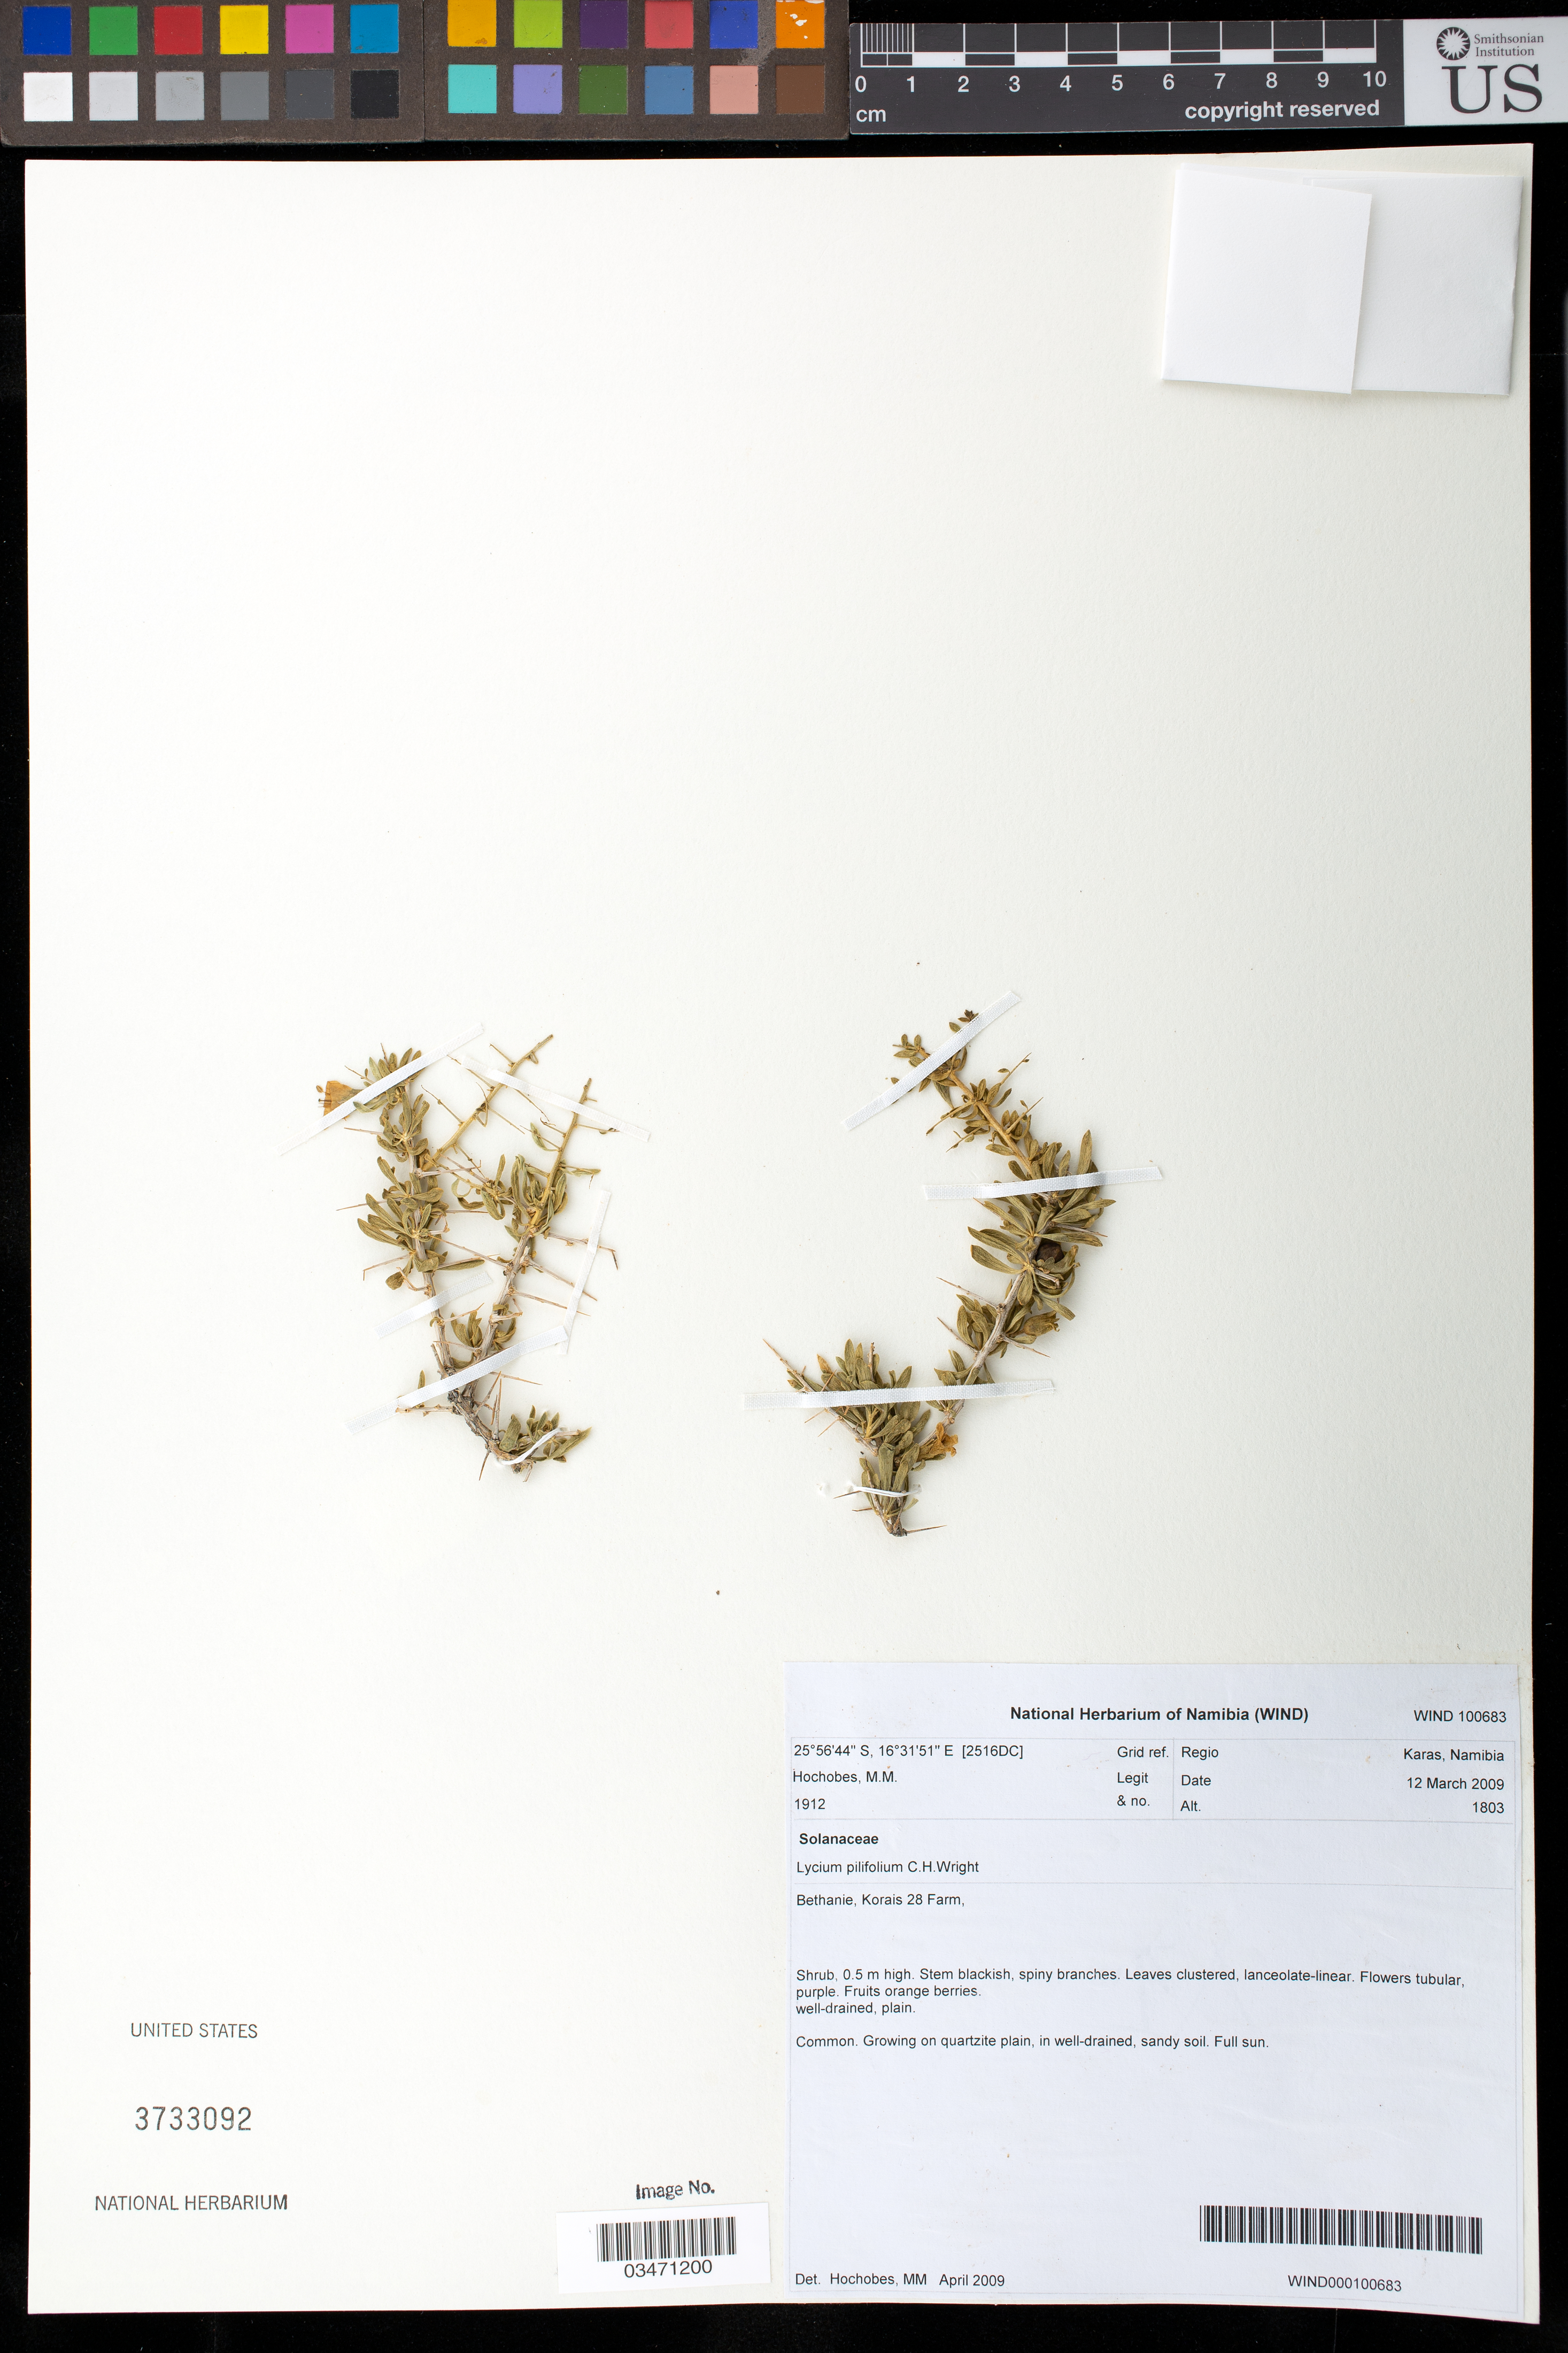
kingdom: Plantae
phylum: Tracheophyta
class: Magnoliopsida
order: Solanales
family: Solanaceae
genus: Lycium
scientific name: Lycium pilifolium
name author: C.H. Wright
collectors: M. Hochobes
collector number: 1912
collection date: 2009-03-12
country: Namibia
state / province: Karas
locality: Bethanie, Korais 28 Farm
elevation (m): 1803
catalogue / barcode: US 3733092